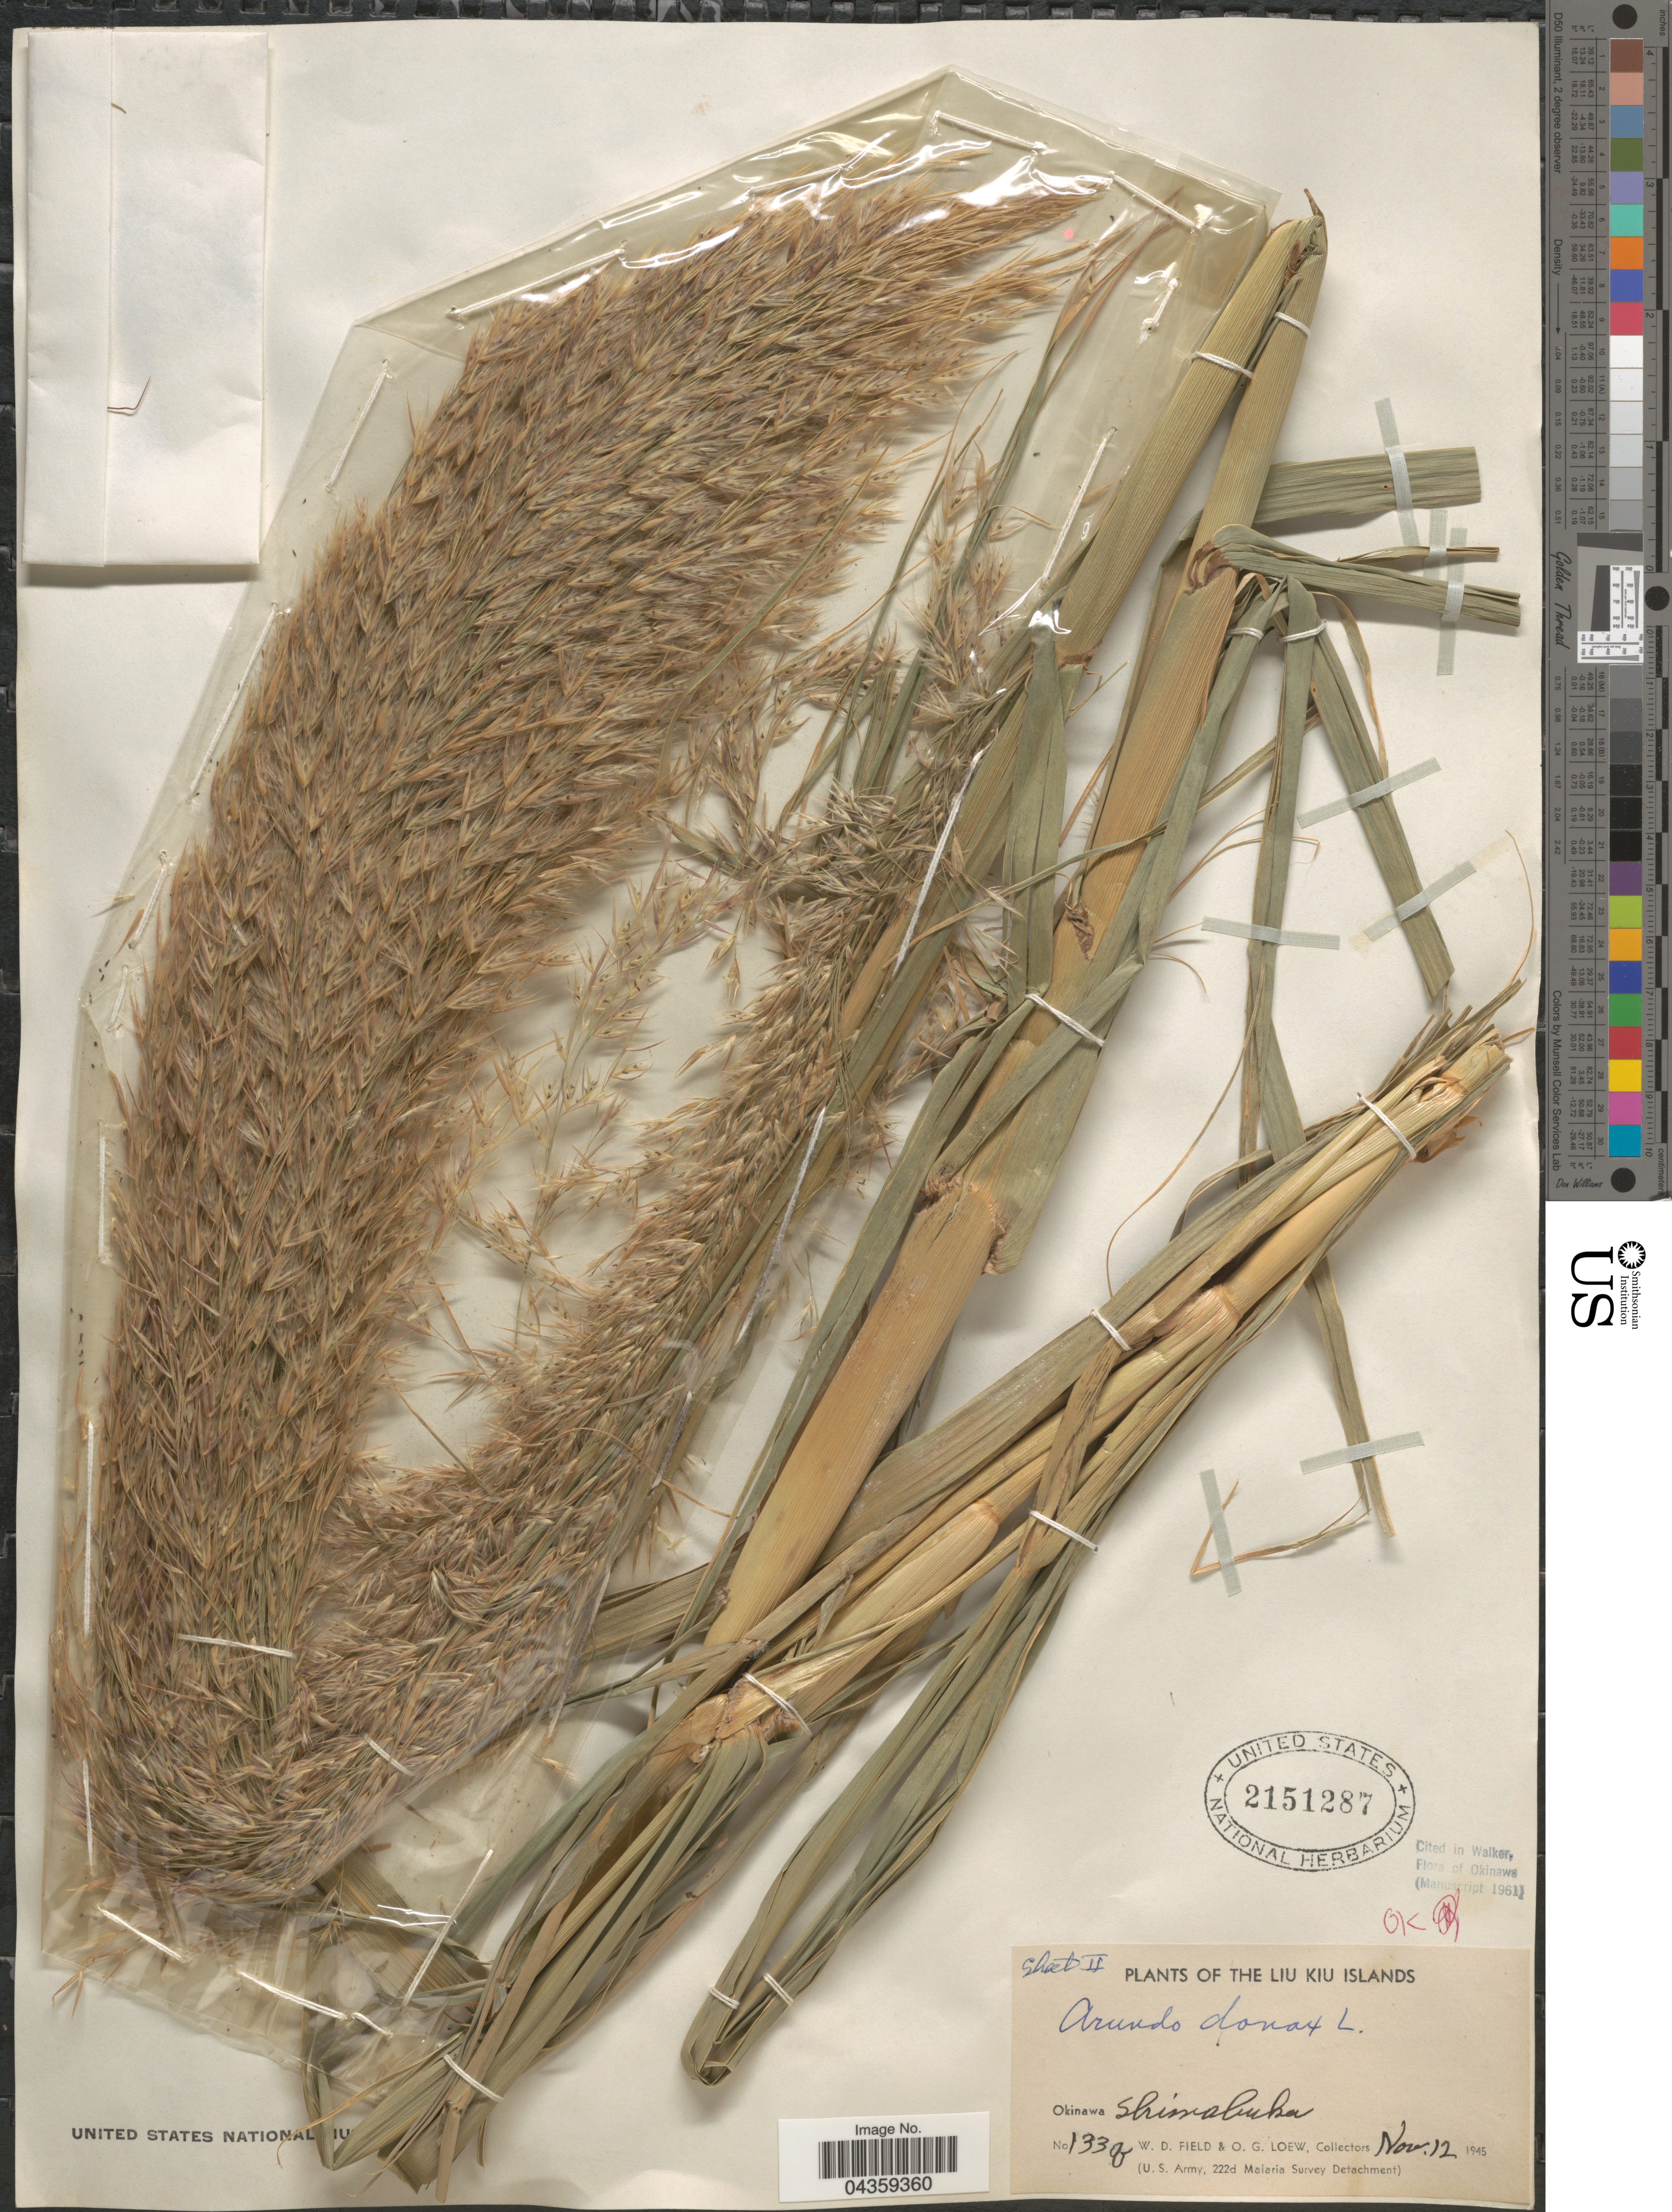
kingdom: Plantae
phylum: Tracheophyta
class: Liliopsida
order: Poales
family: Poaceae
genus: Arundo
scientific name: Arundo donax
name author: L.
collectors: W. D. Field & O. G. Loew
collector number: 133q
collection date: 1945-11-12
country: Japan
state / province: Okinawa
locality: The Liu Kiu Islands. Shimabuku. (U.S. Army, 222d Malaria Survey Detachment).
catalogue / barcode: US 2151287